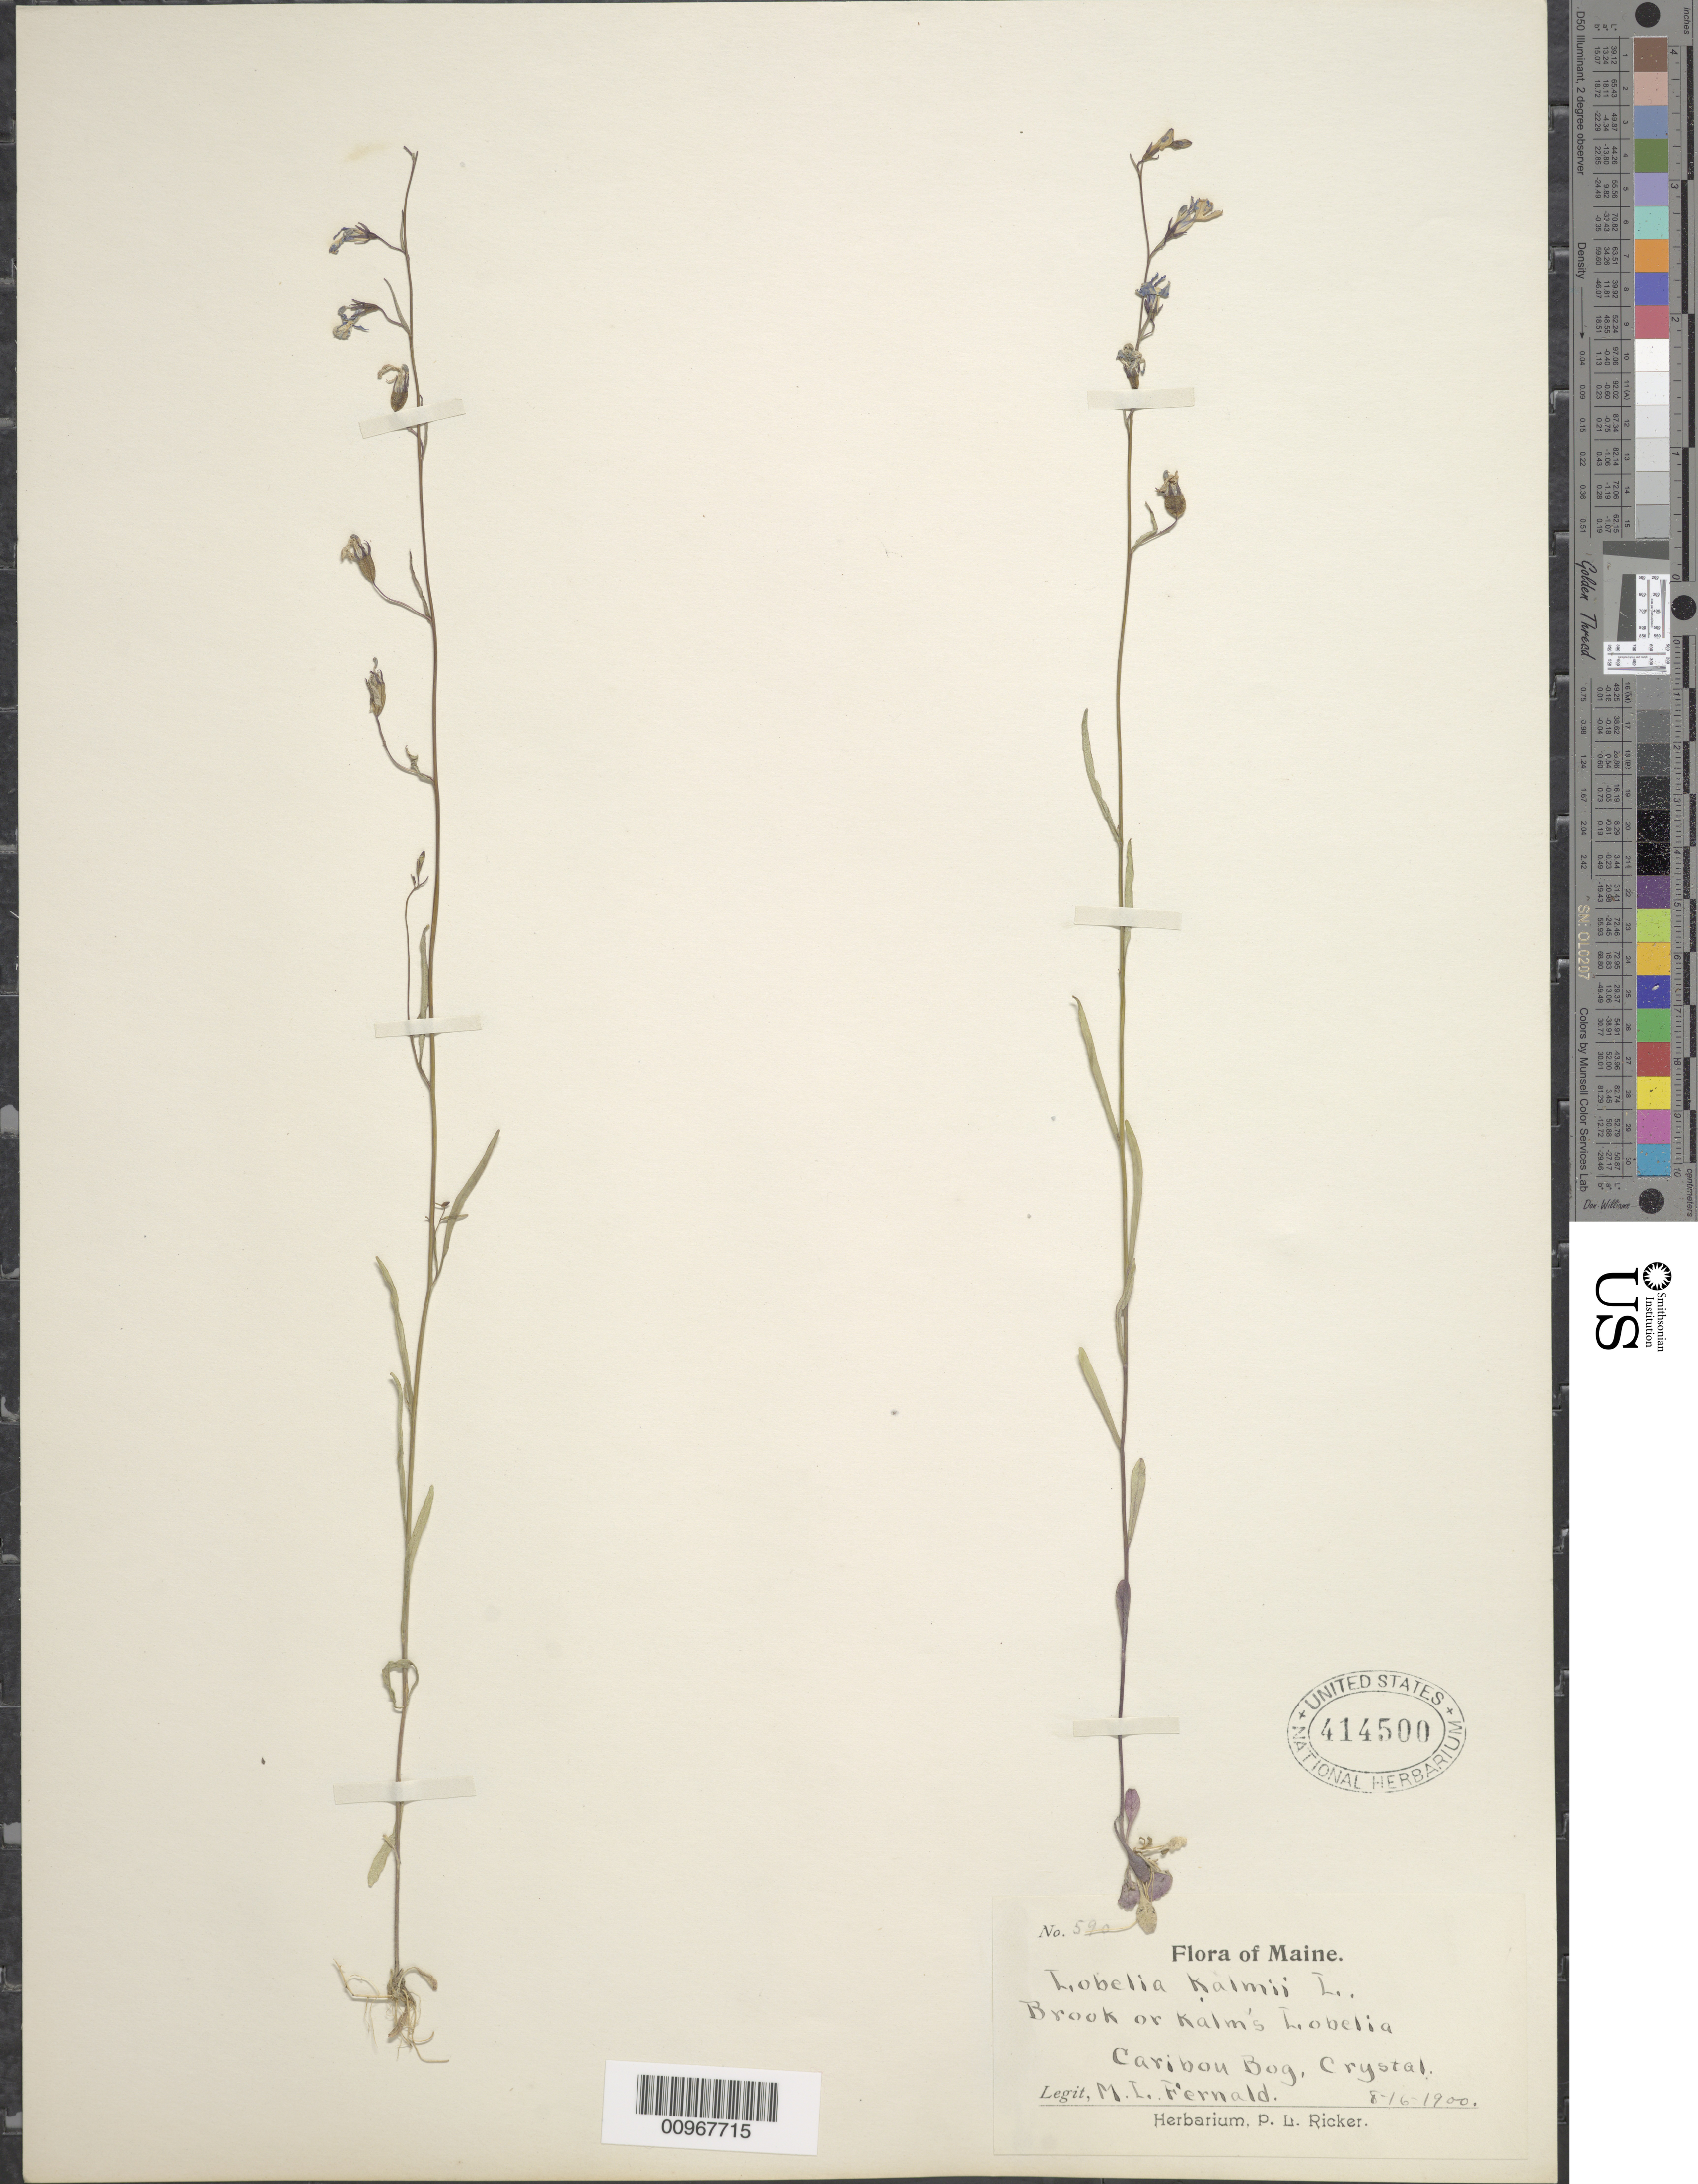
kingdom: Plantae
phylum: Tracheophyta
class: Magnoliopsida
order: Asterales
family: Campanulaceae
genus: Lobelia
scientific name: Lobelia kalmii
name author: L.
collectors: P. Ricker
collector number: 590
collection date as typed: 16 Aug 1900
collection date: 1900-08-16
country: United States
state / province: Maine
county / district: Aroostook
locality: Caribou Bog, Crystal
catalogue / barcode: US 414500